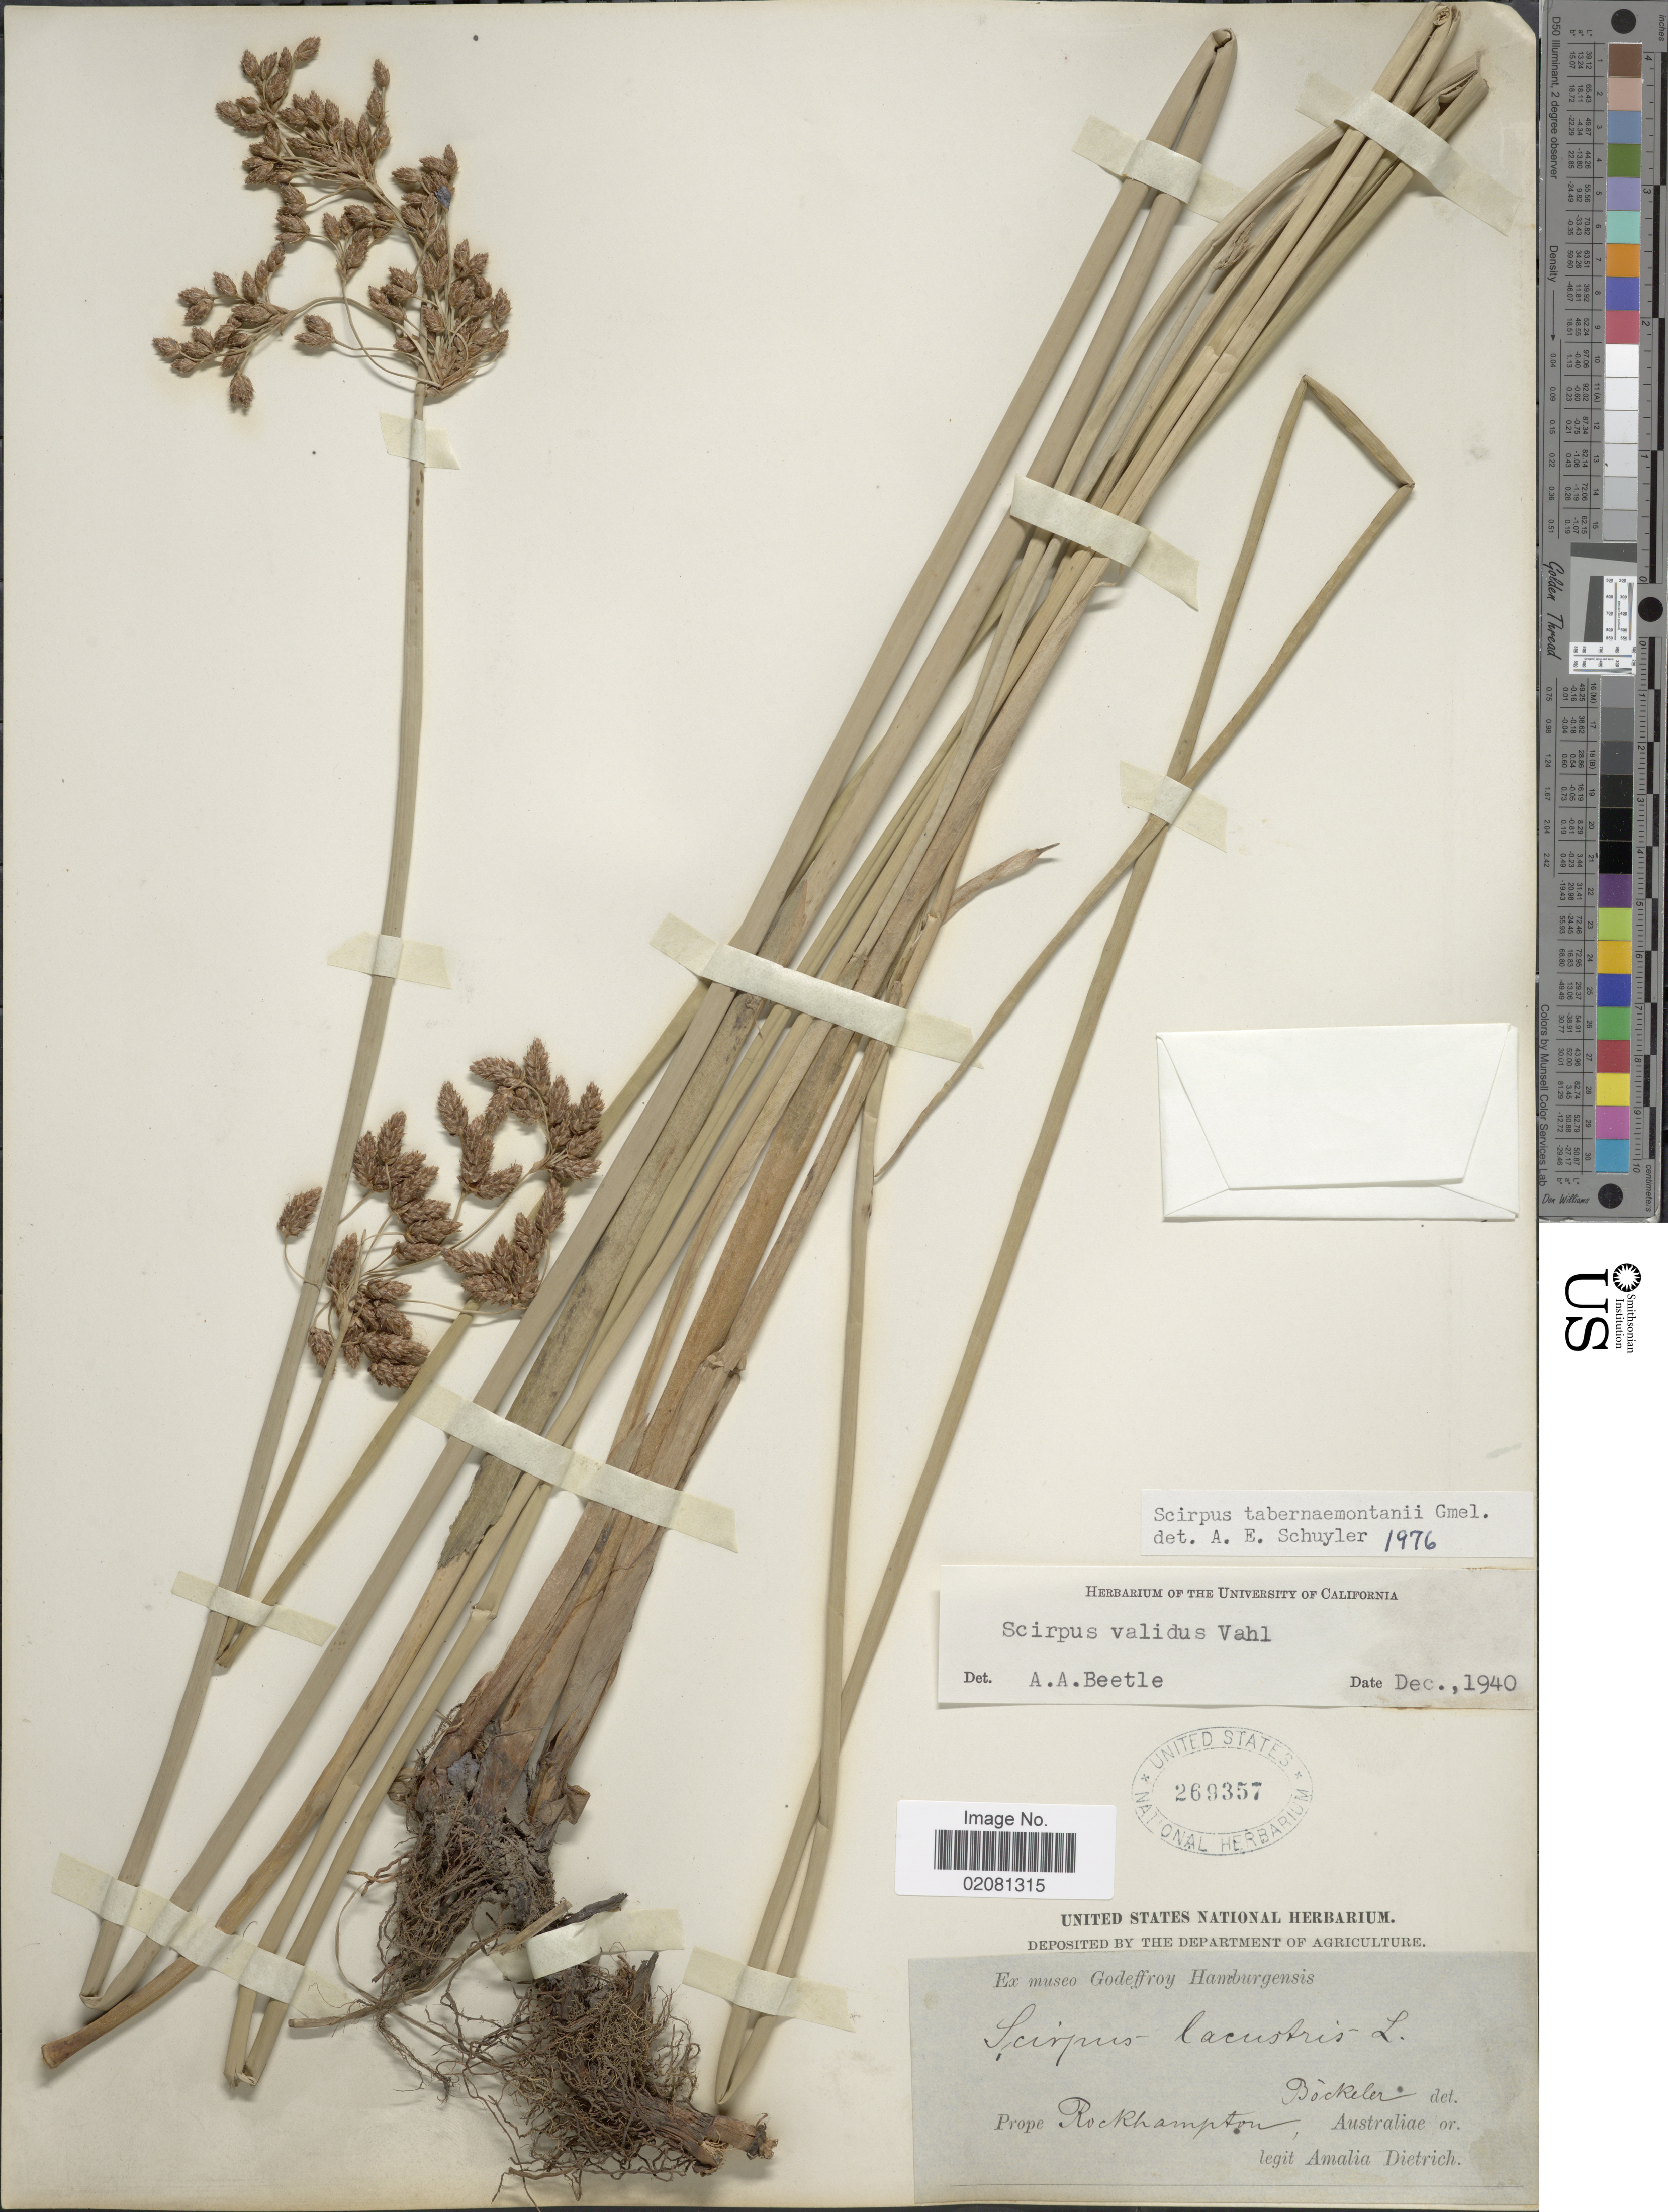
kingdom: Plantae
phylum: Tracheophyta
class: Liliopsida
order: Poales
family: Cyperaceae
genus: Schoenoplectus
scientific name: Schoenoplectus tabernaemontani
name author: (C.C. Gmel.) Palla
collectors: A. Dietrich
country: Australia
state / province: Queensland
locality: Rockhampton, Australiae or.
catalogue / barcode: US 269357